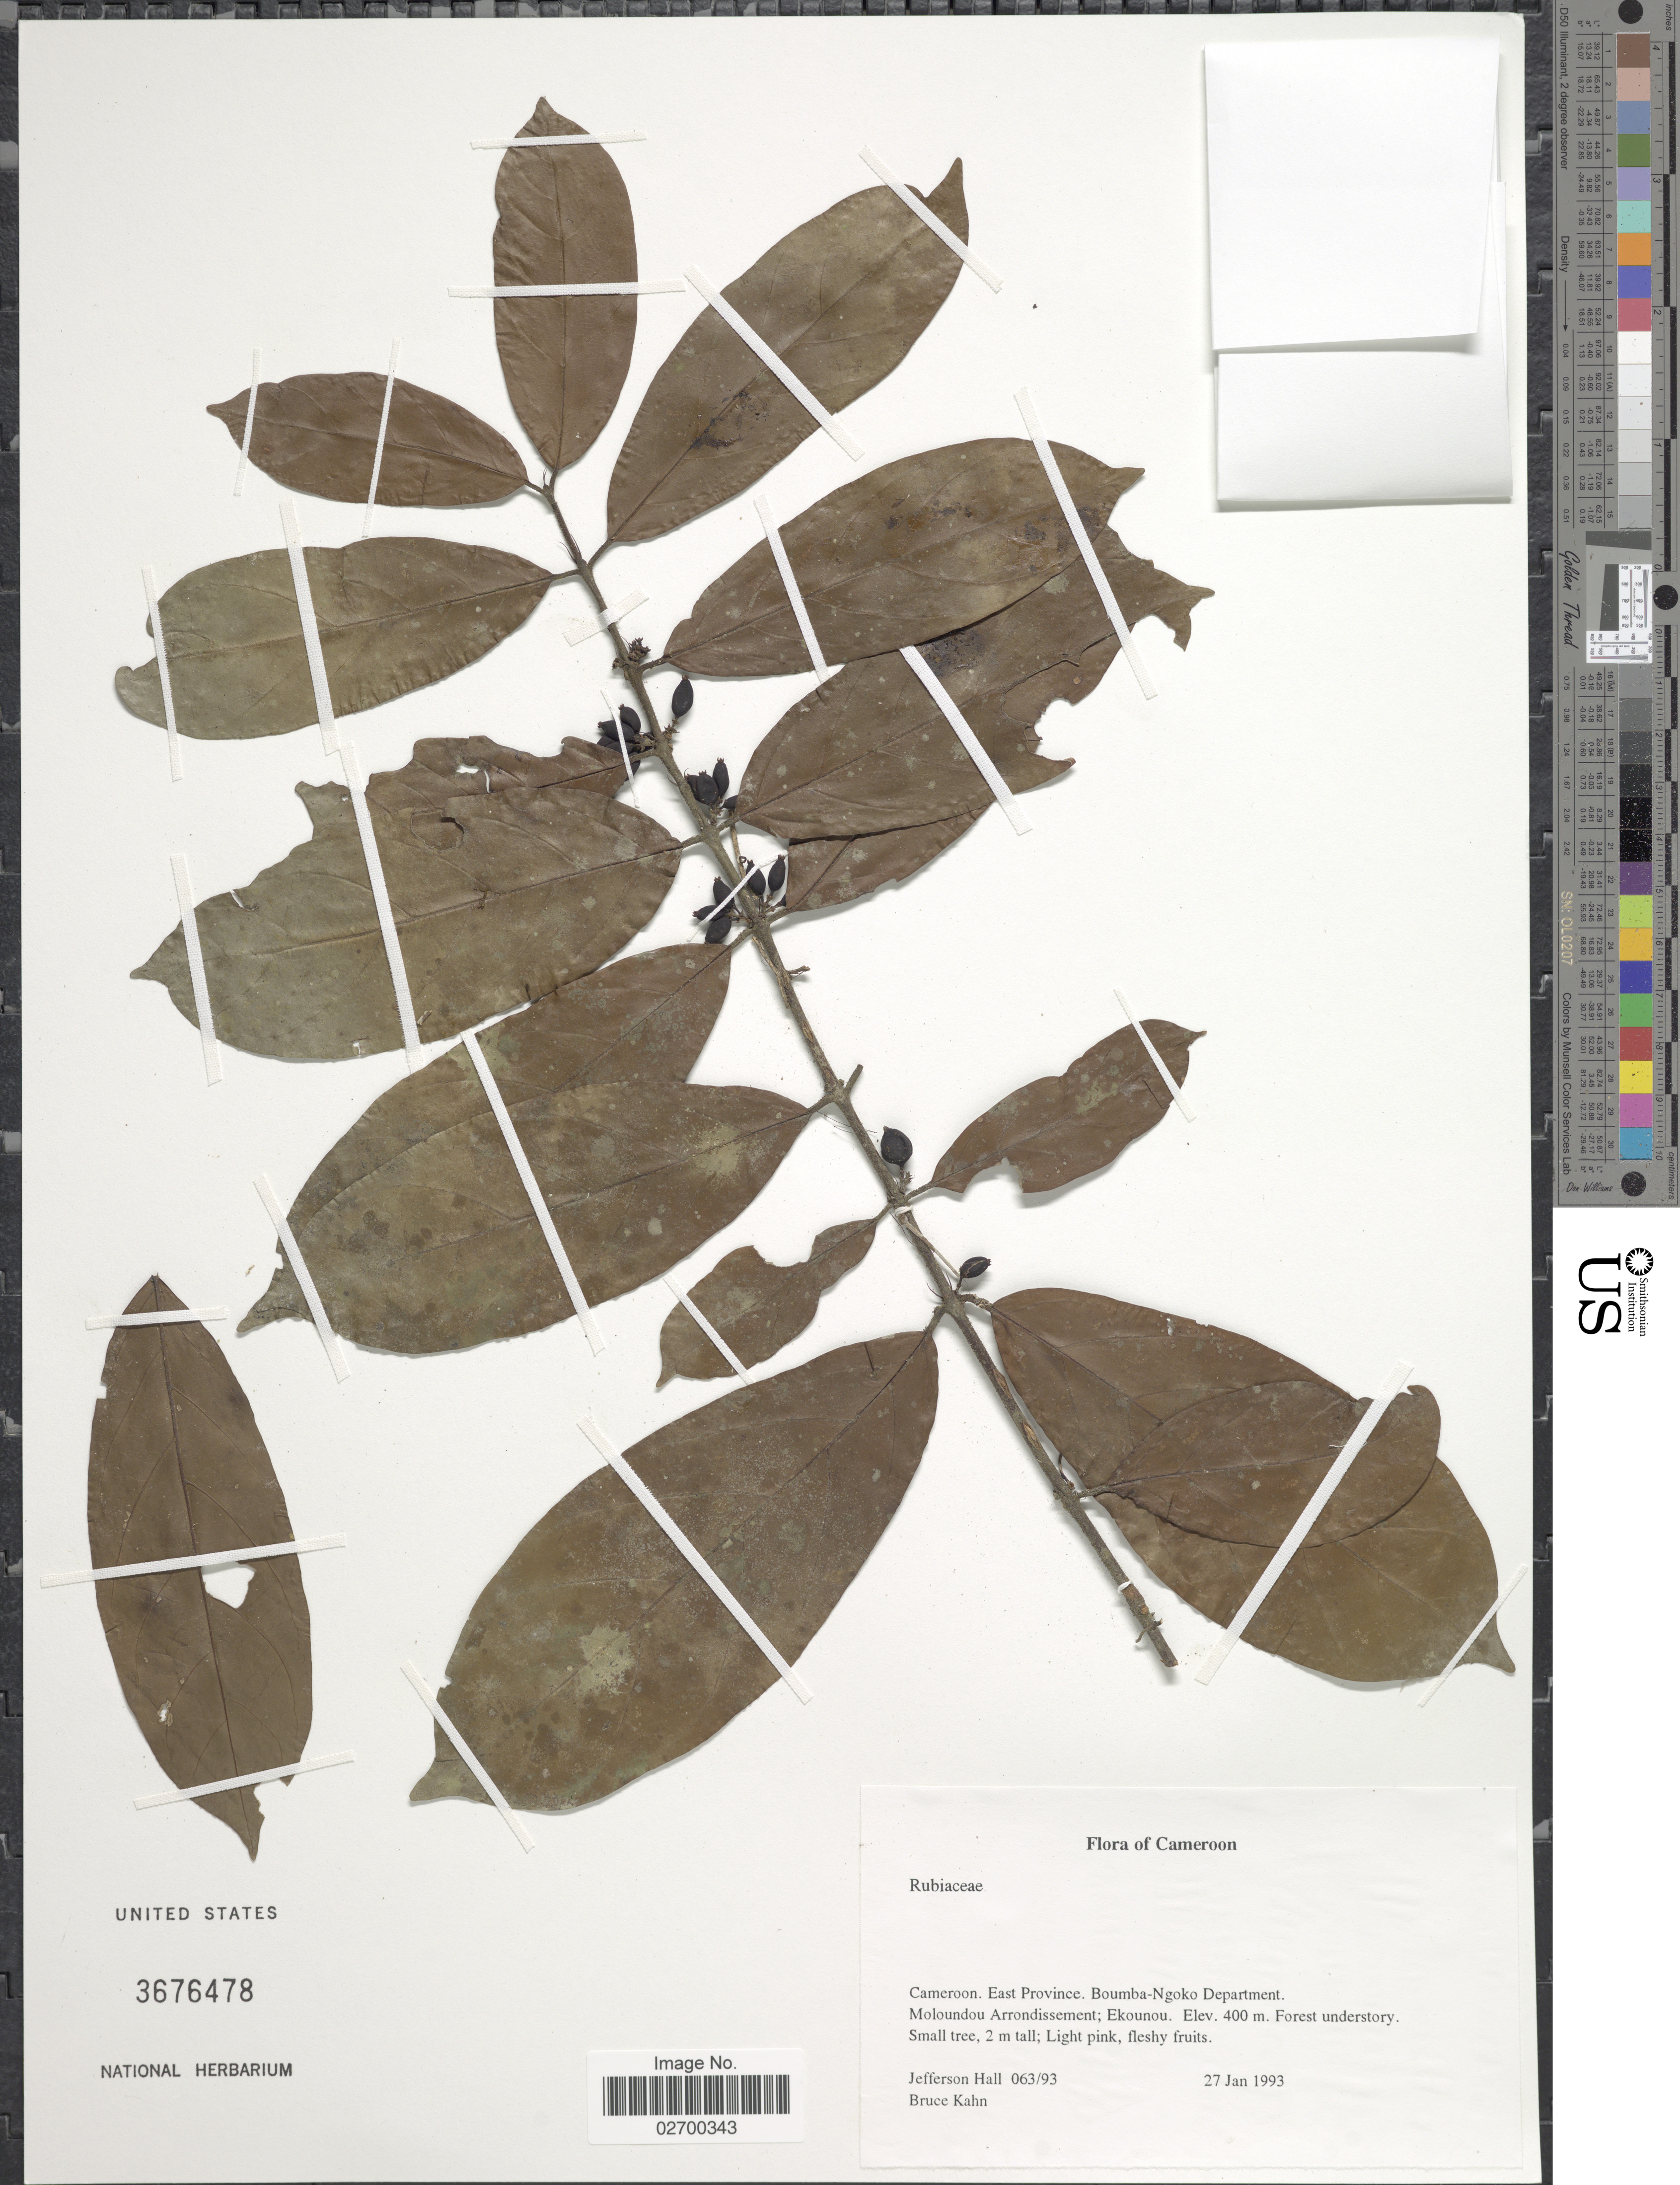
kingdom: Plantae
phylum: Tracheophyta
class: Magnoliopsida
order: Gentianales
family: Rubiaceae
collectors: J. Hall & B. Kahn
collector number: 063/93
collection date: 1993-01-27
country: Cameroon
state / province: Est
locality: East Province. Boumba-Ngoko Department. Moloundou Arrondissement; Ekounou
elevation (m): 400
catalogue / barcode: US 3676478